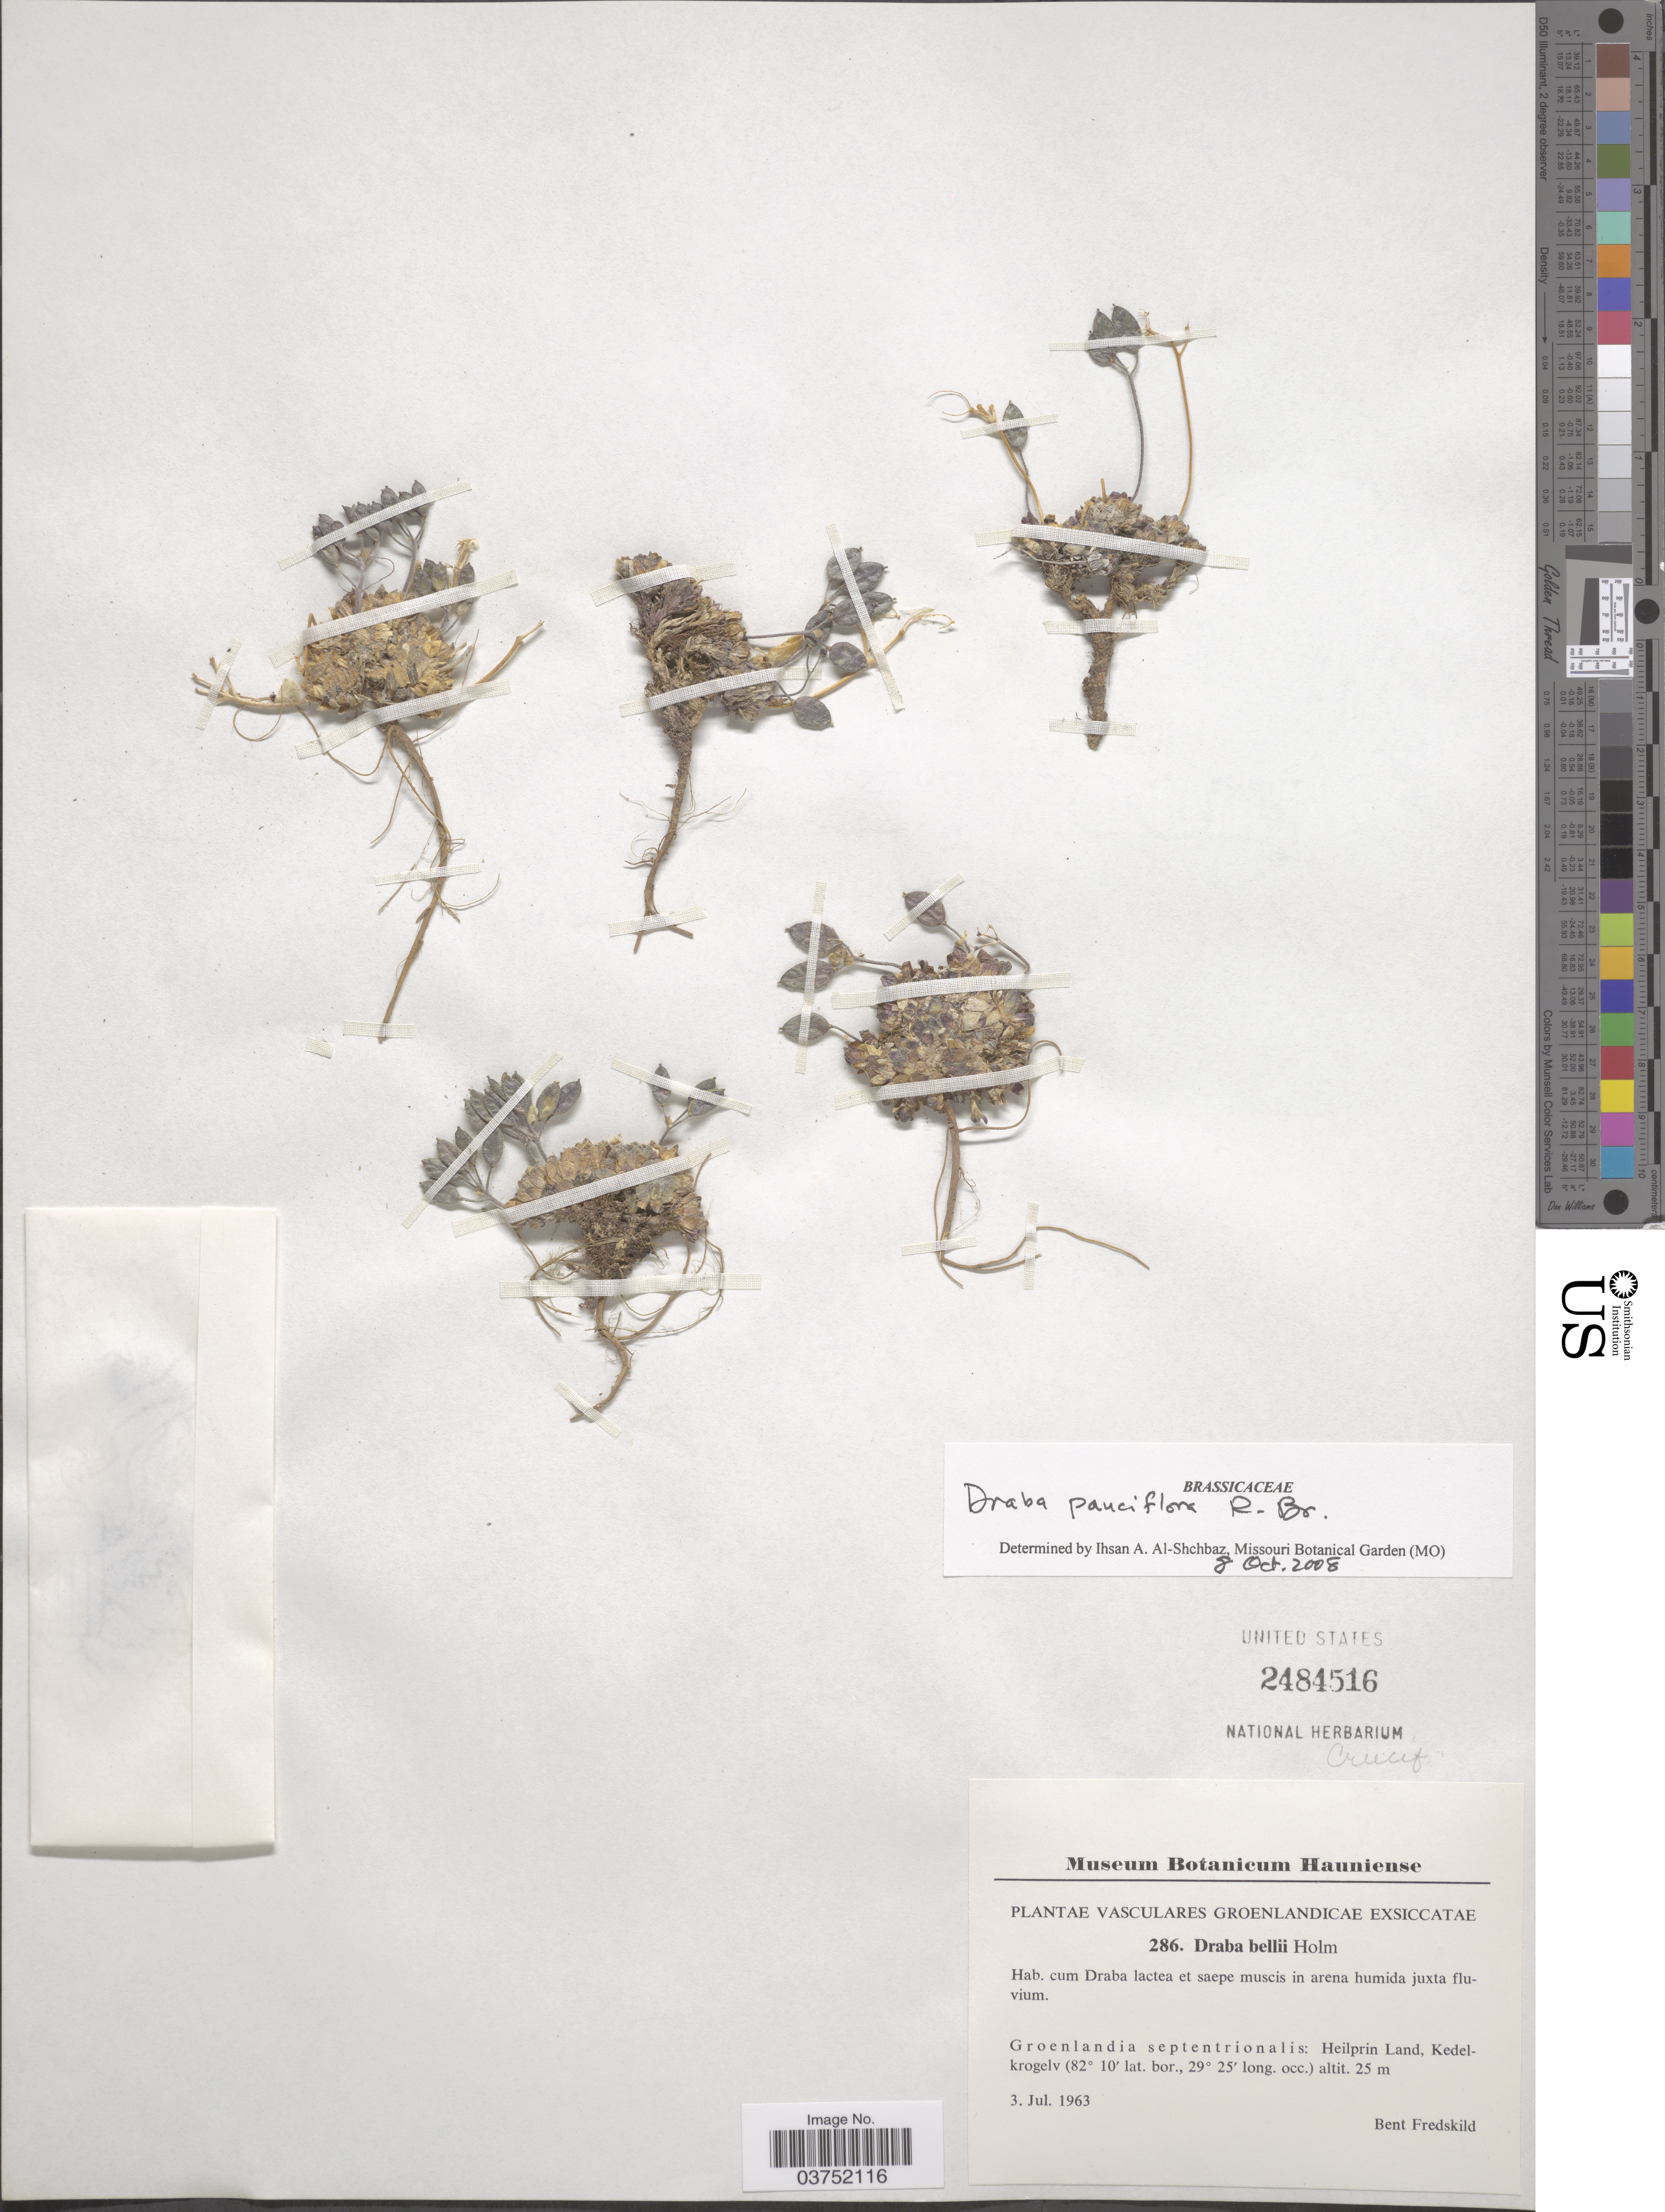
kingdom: Plantae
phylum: Tracheophyta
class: Magnoliopsida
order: Brassicales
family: Brassicaceae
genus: Draba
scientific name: Draba pauciflora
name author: R. Br.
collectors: B. Fredskild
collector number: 286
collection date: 1963-07-03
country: Greenland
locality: Vasculares [unsure placement] Groenlandicae. Groenlandia septentrionalis: Heilprin Land, Kedelkrogelv.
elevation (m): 25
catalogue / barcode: US 2484516